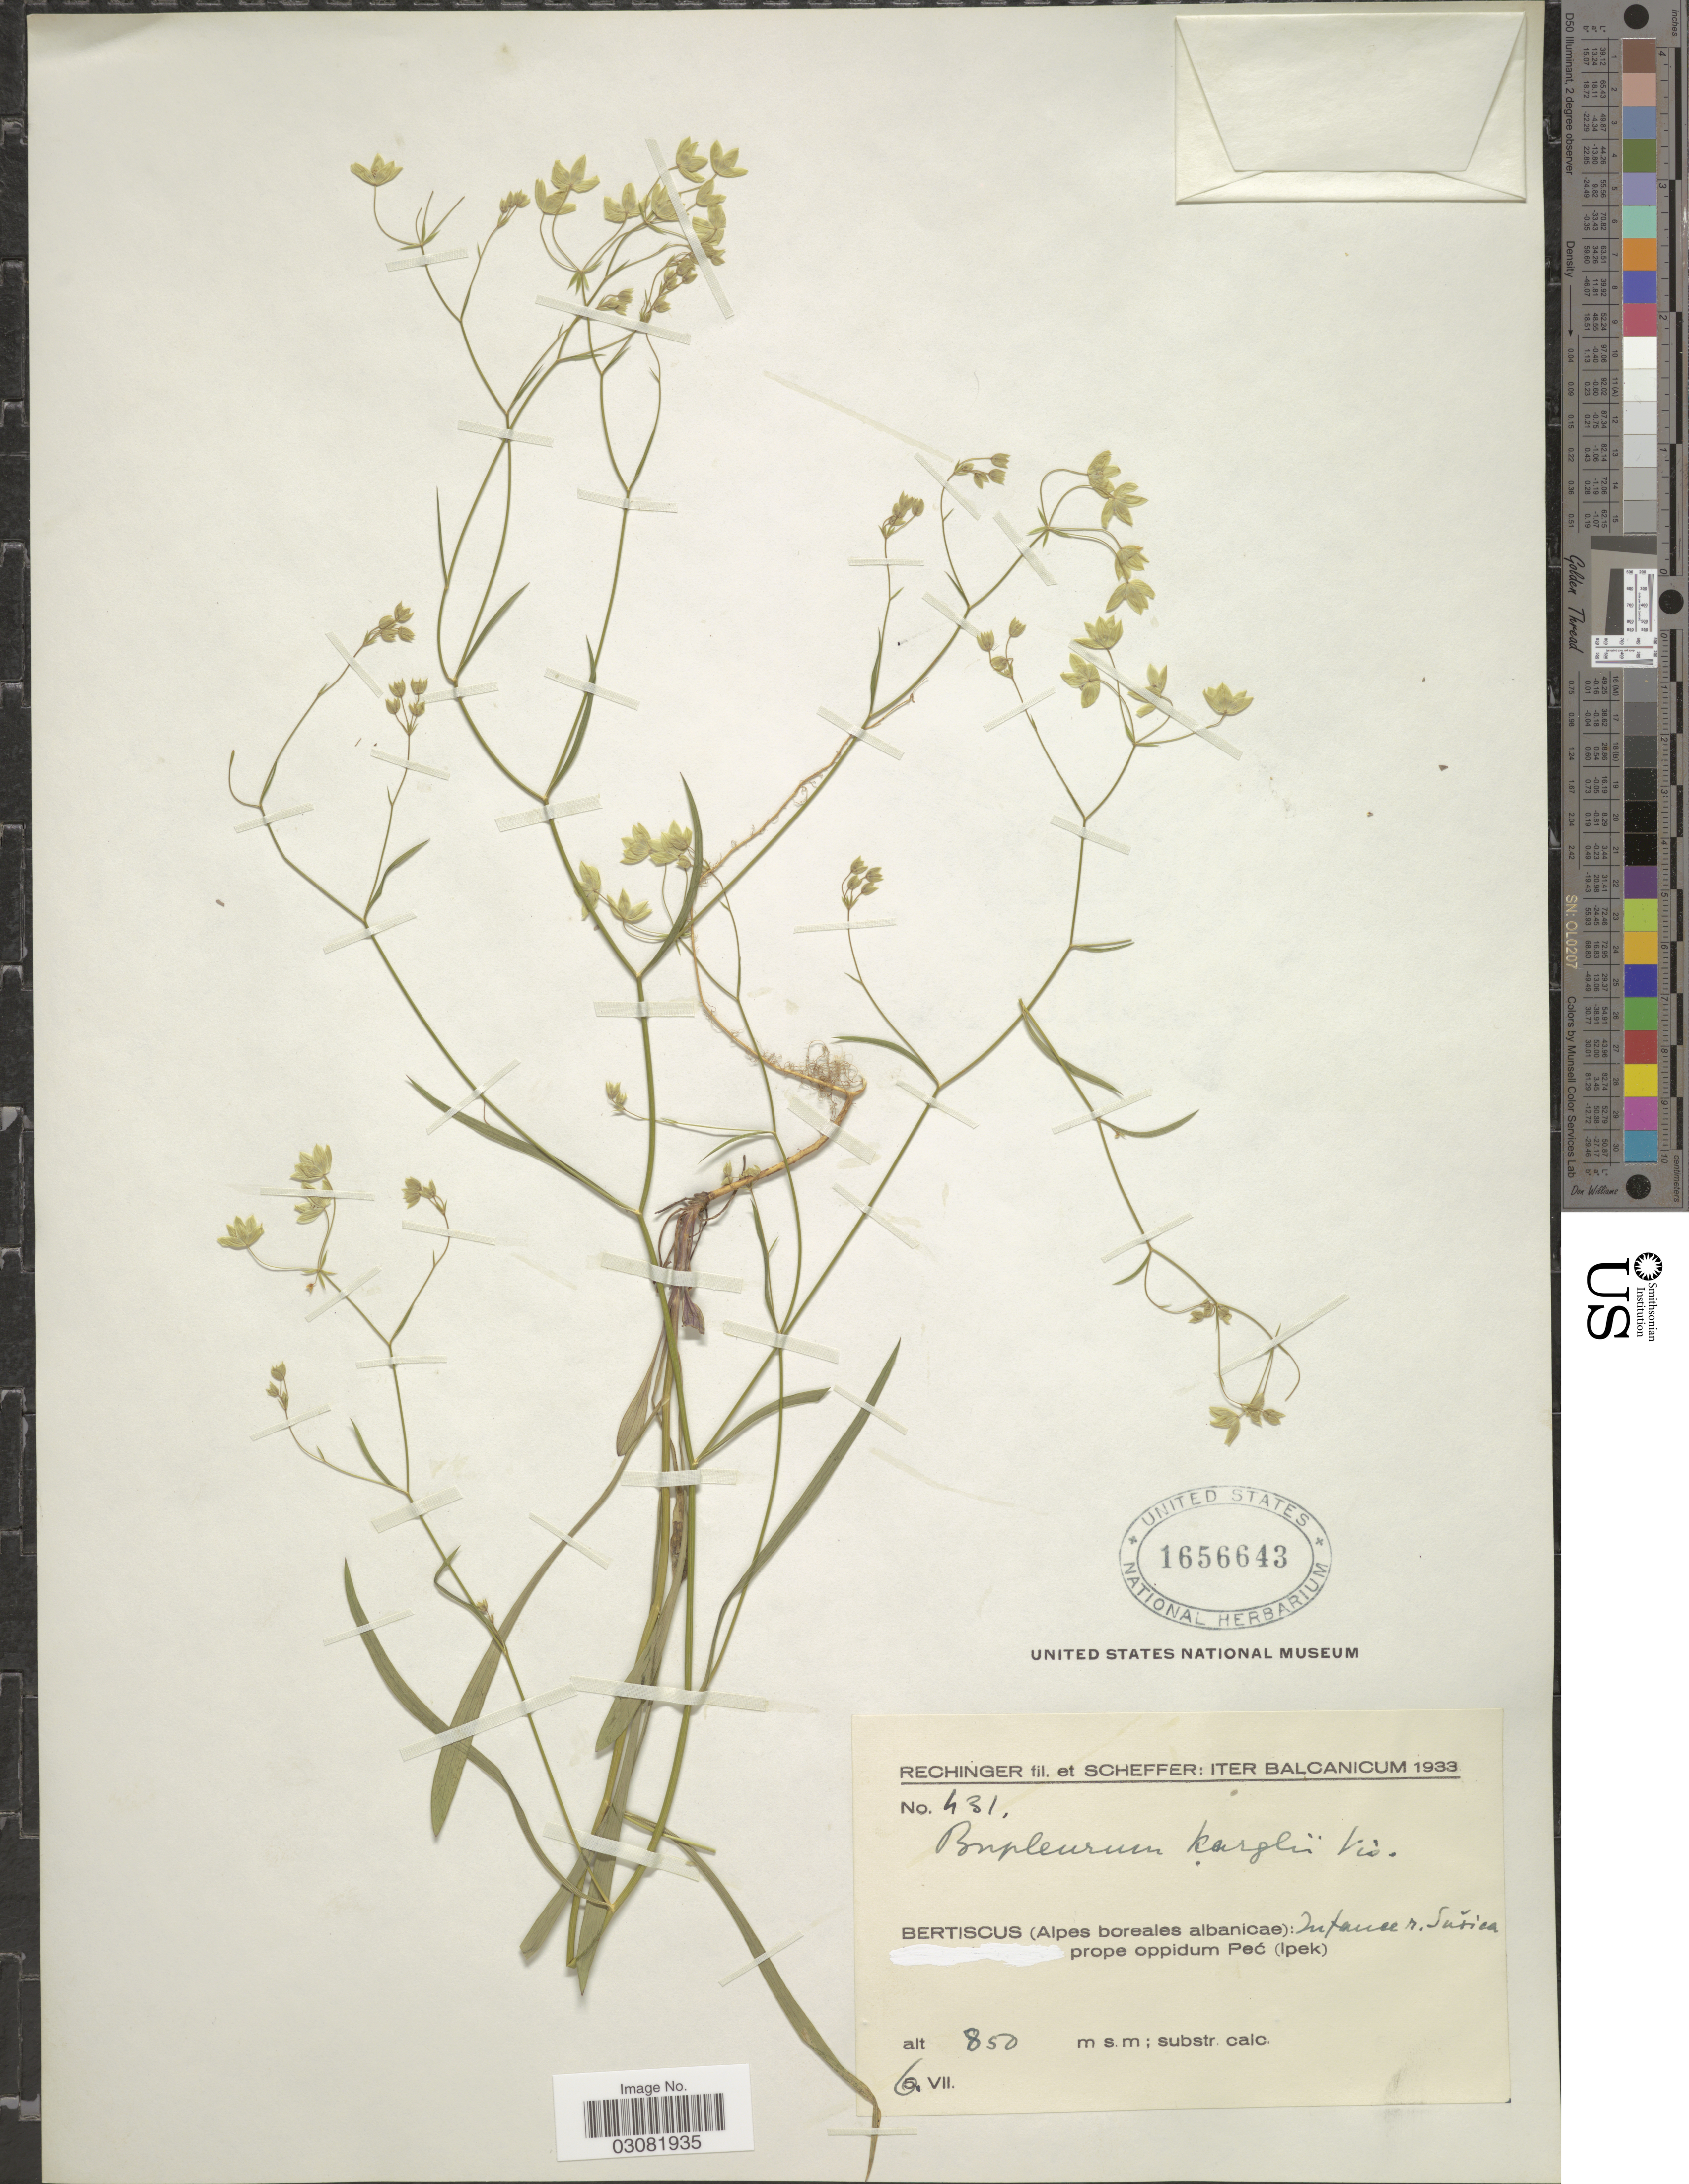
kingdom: Plantae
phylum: Tracheophyta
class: Magnoliopsida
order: Apiales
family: Apiaceae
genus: Bupleurum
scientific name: Bupleurum karglii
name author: Vis.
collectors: -- Rechinger & Scheffer, --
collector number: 431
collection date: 1933-07-06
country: Albania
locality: Iter Balcanicum. Bertiscus (Alpes boreales albanicae): Infanee [interpreted] r. Susica [interpreted] prope oppidum Pec (Ipek).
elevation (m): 850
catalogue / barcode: US 1656643